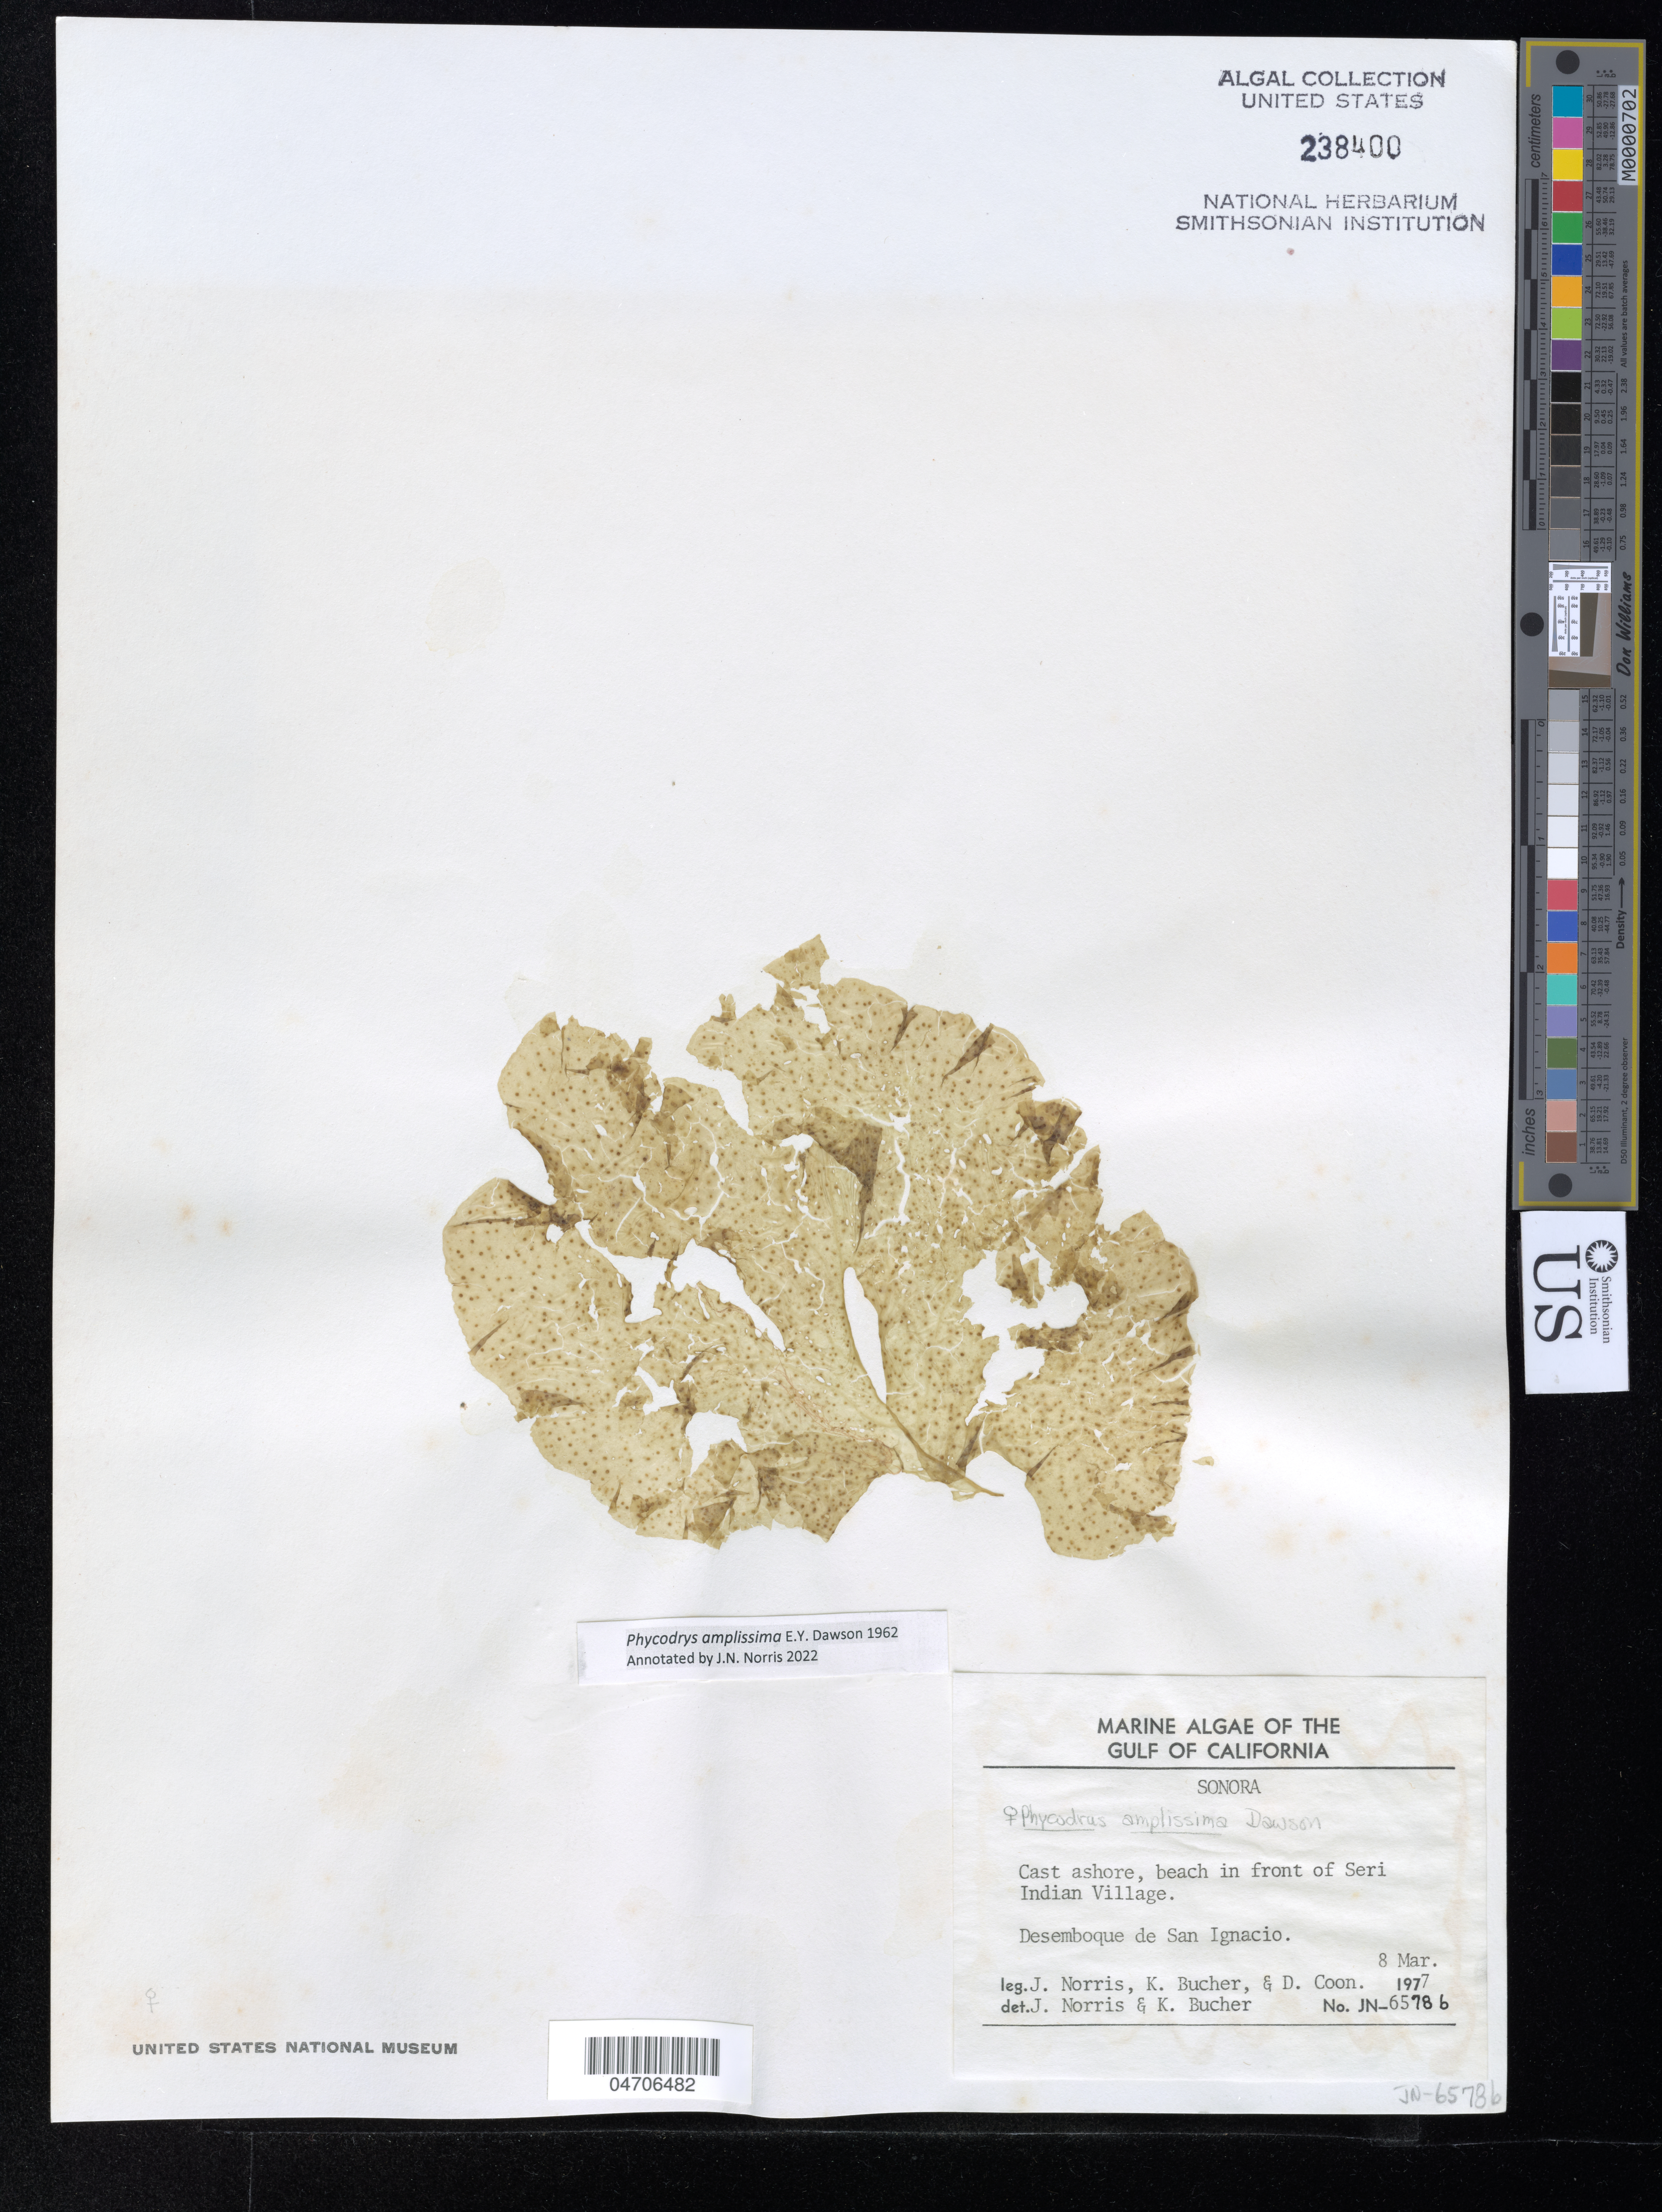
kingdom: Plantae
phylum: Rhodophyta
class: Florideophyceae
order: Ceramiales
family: Delesseriaceae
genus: Phycodrys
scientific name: Phycodrys amplissima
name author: E.Y. Dawson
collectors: J. Norris, K. E. Bucher & D. Coon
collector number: JN-65786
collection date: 1977-03-08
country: Mexico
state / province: Sonora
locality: Cast ashore, beach in front of Seri Indian Village. Desemboque de San Ignacio. Gulf of California.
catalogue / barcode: US 238400